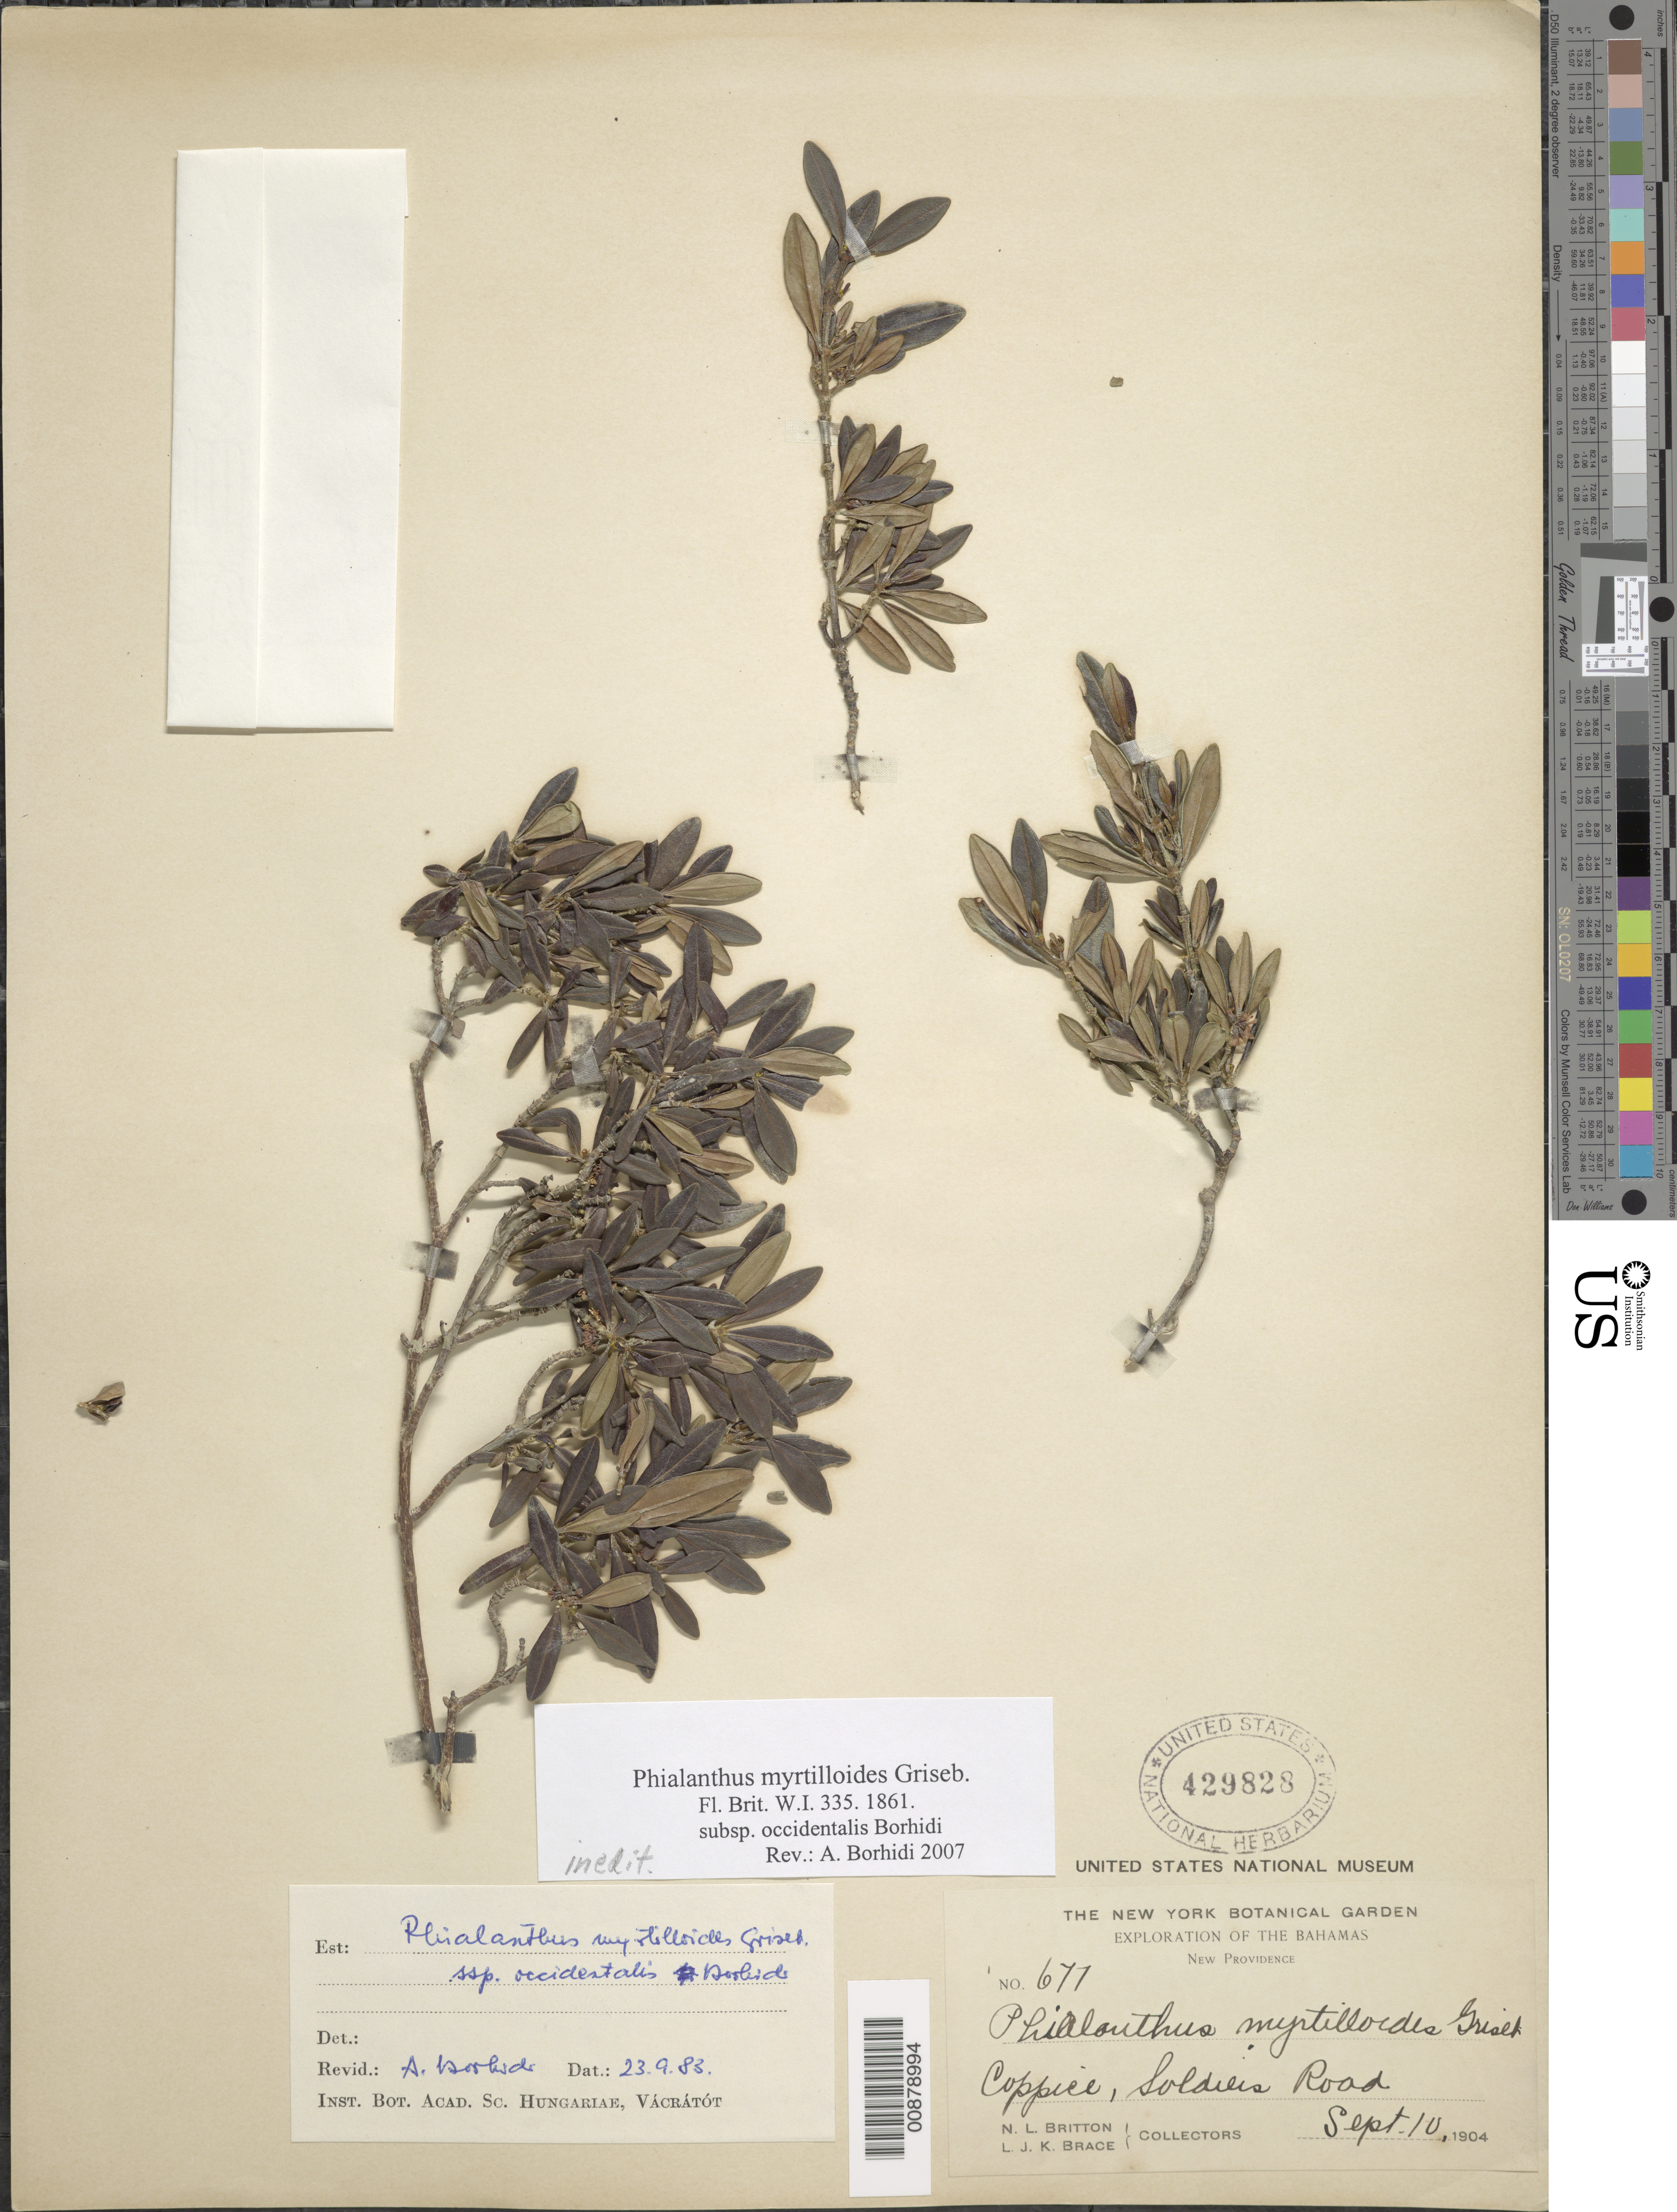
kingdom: Plantae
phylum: Tracheophyta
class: Magnoliopsida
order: Gentianales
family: Rubiaceae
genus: Phialanthus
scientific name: Phialanthus myrtilloides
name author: Griseb.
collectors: N. Britton & L. J. K. Brace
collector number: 677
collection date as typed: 10 Sep 1904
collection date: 1904-09-10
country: Bahamas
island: New Providence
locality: Soldiers Road.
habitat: Coppice.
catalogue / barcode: US 429828